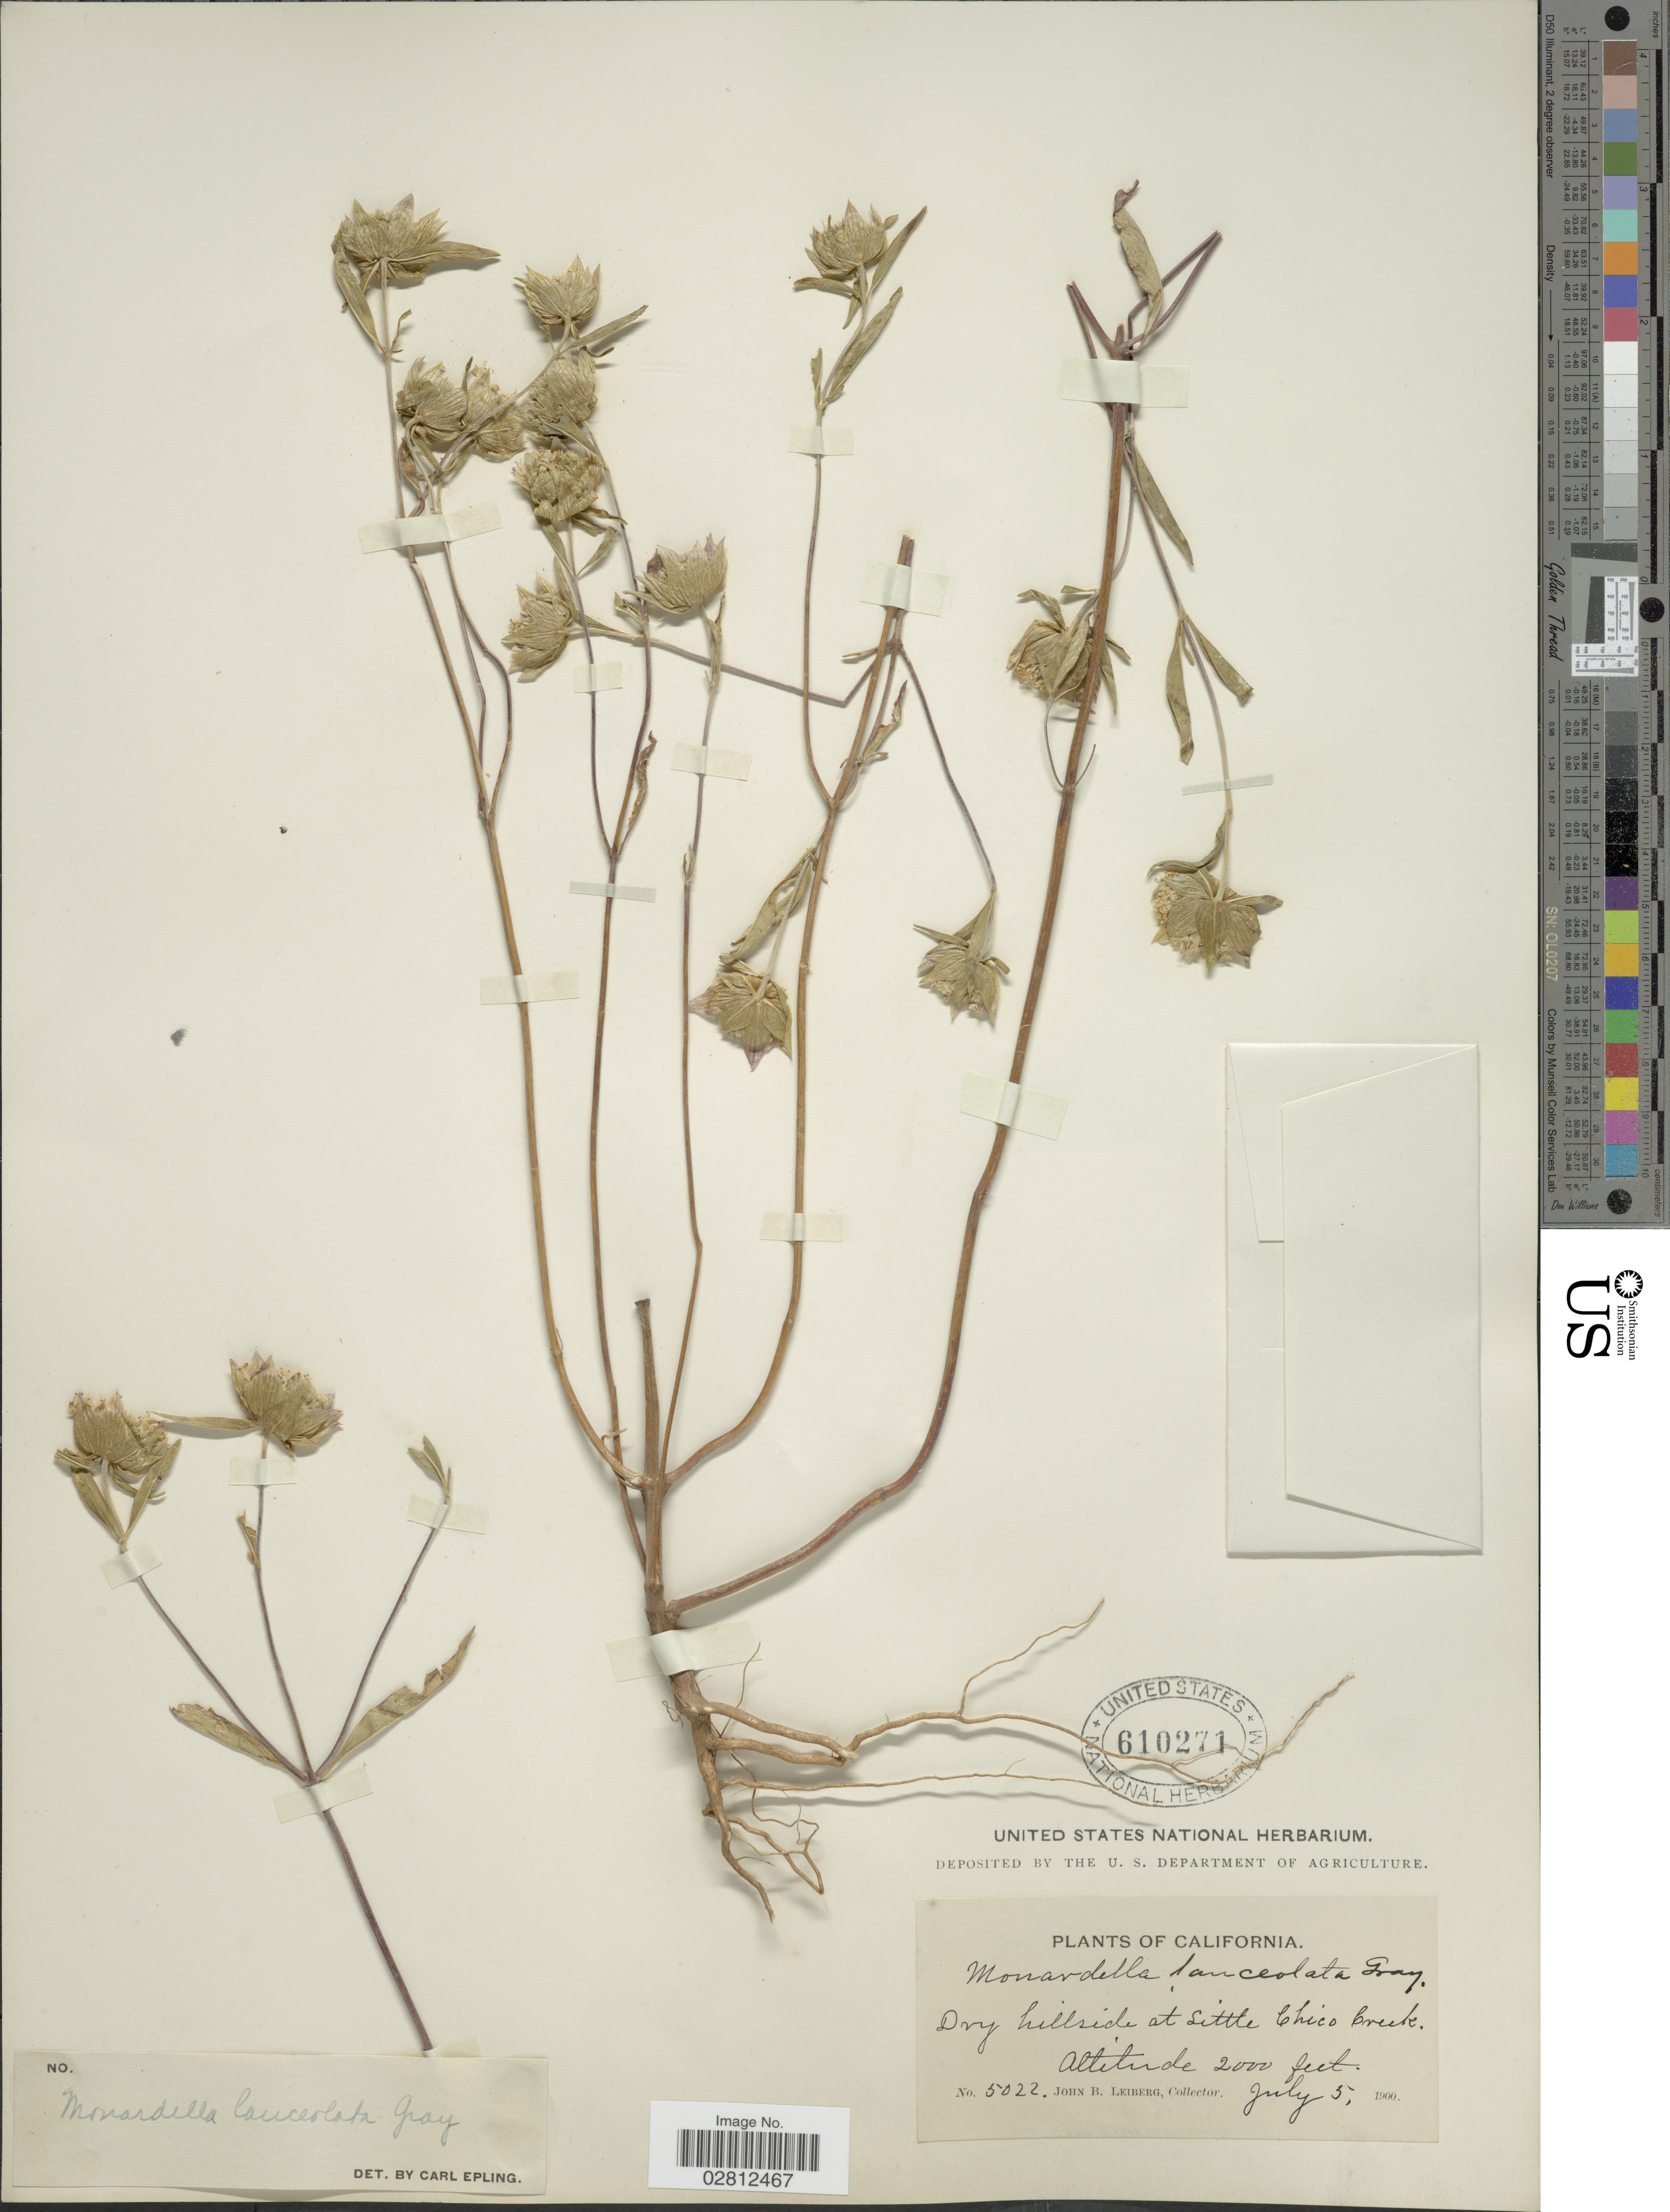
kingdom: Plantae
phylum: Tracheophyta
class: Magnoliopsida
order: Lamiales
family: Lamiaceae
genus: Monardella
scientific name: Monardella lanceolata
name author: A. Gray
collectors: J. B. Leiberg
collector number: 5022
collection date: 1900-07-05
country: United States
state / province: California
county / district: Butte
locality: Little Chico Creek.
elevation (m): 610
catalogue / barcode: US 610271